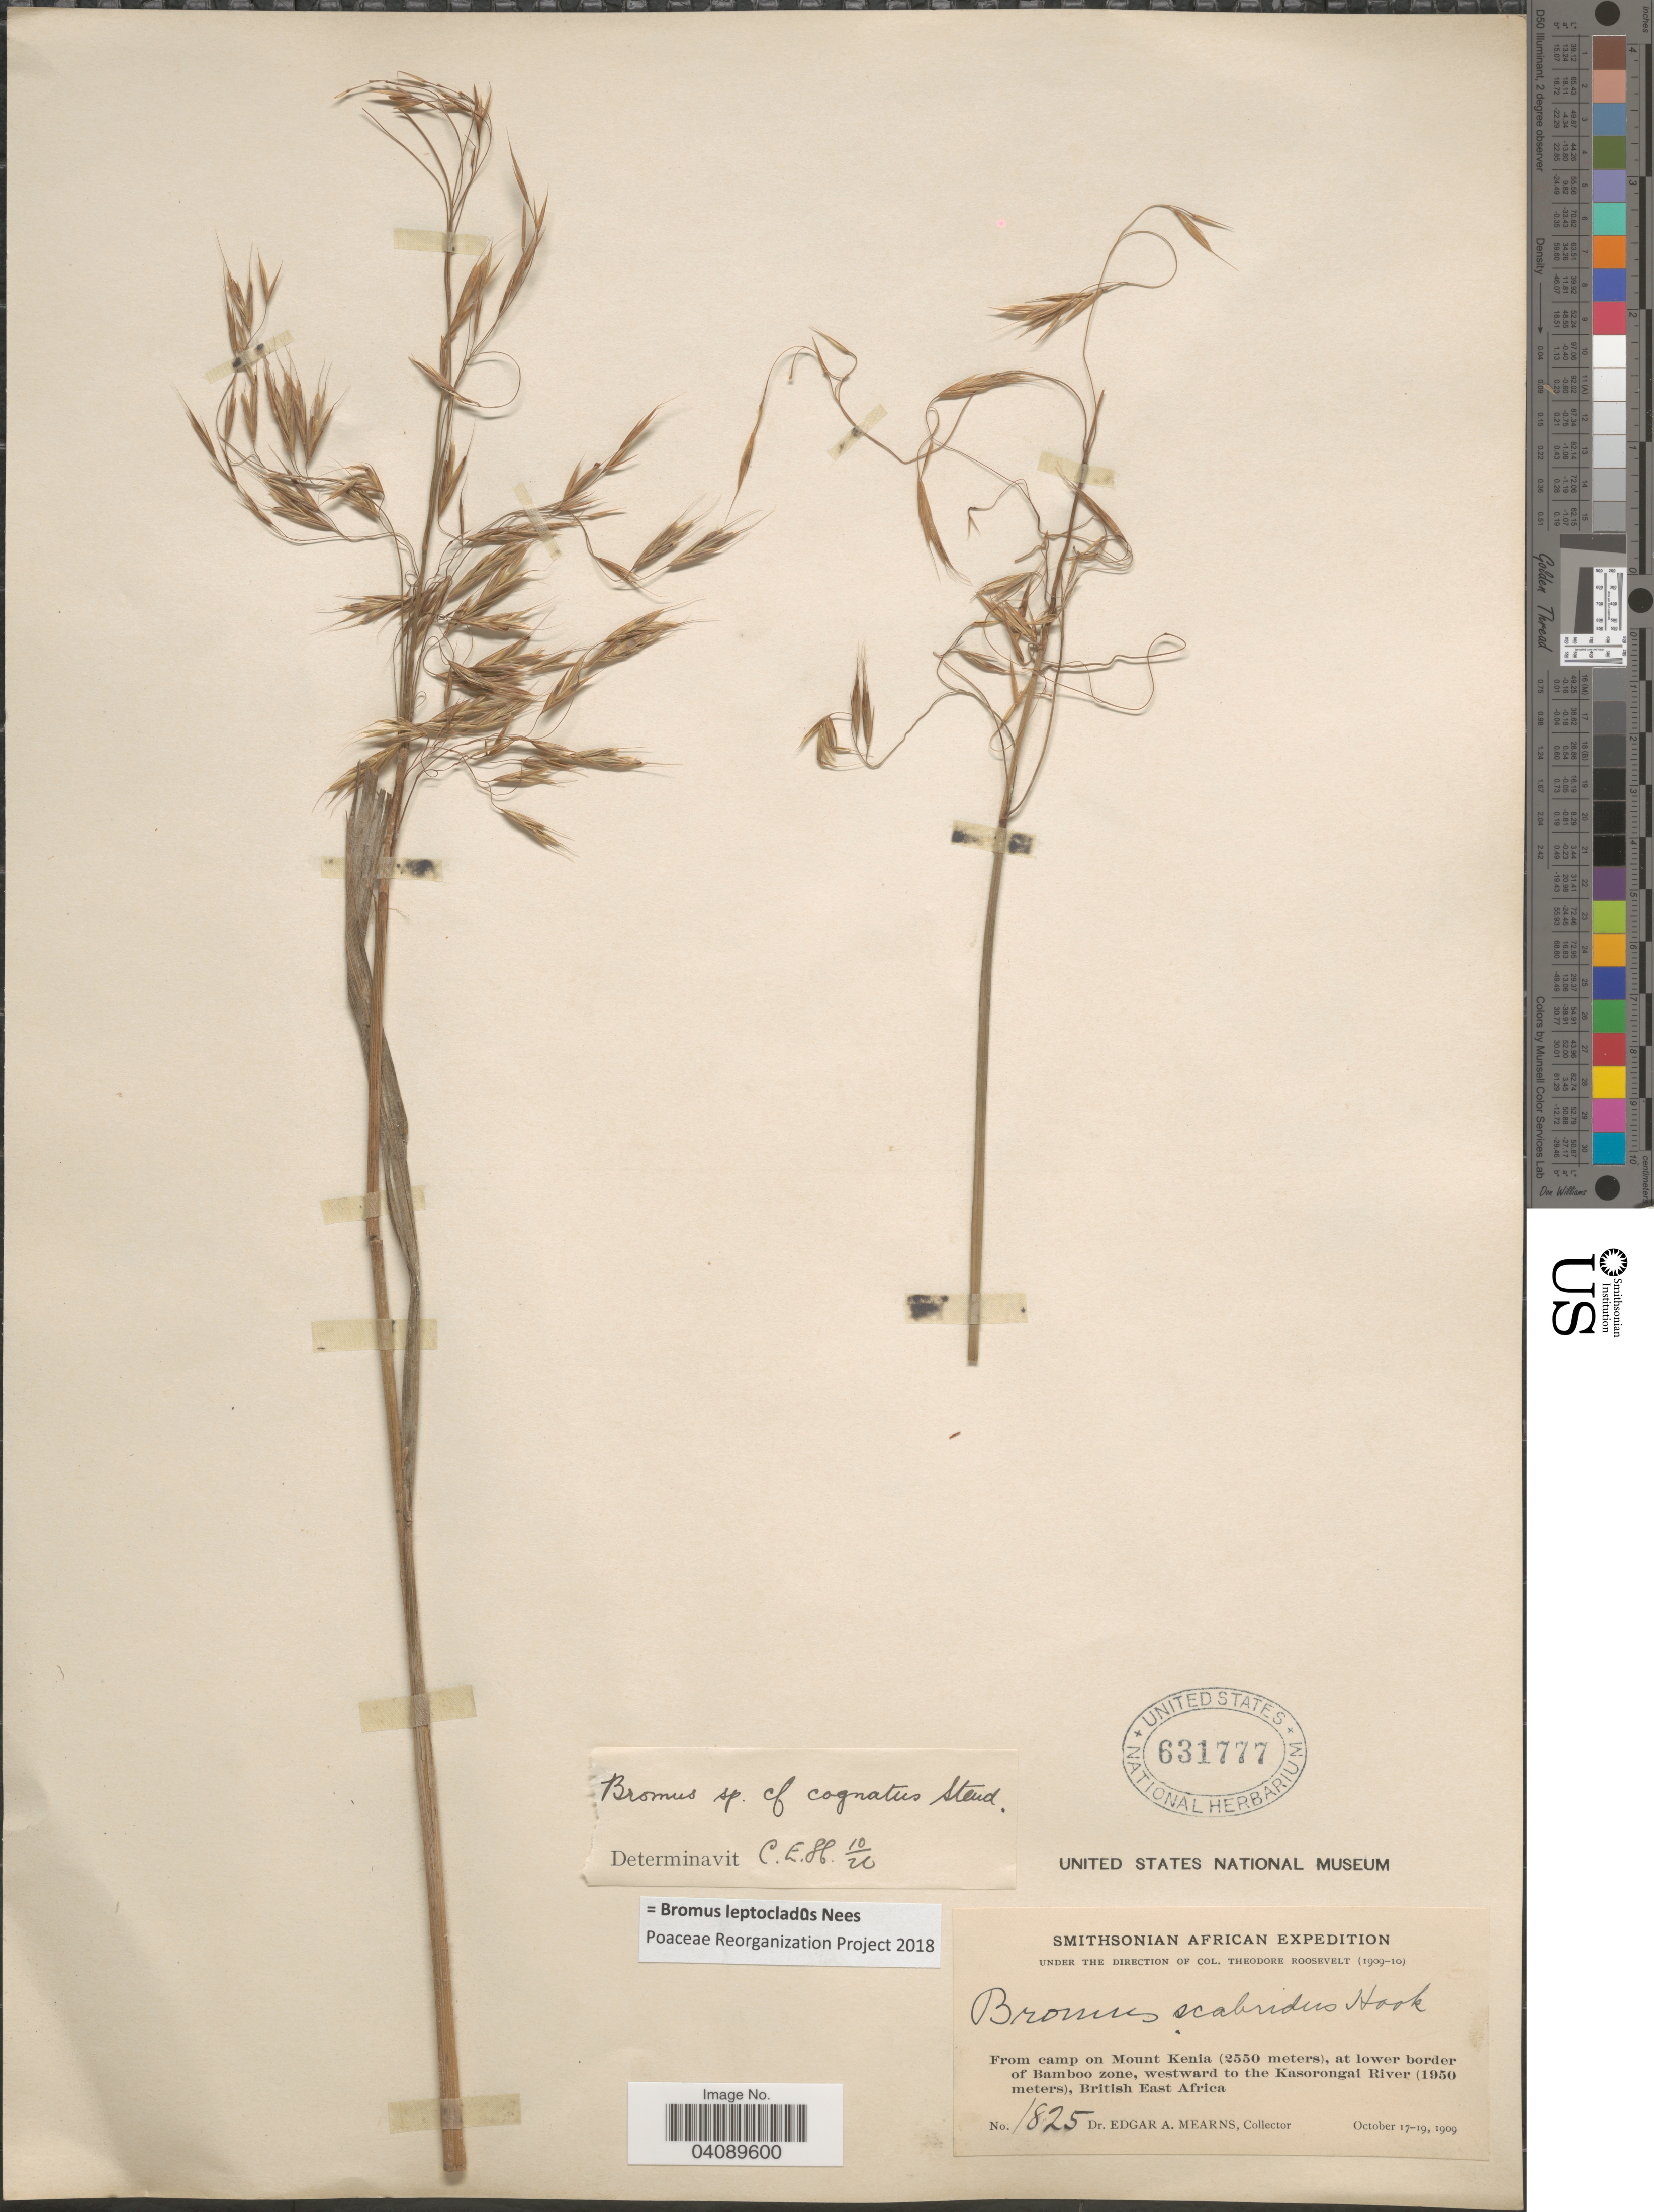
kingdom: Plantae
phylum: Tracheophyta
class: Liliopsida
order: Poales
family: Poaceae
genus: Bromus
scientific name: Bromus leptoclados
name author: Nees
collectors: E. A. Mearns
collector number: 1825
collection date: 1909-10-17/1909-10-19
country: Kenya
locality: Smithsonian African Expedition. From camp on Mount Kenia, at lower border of Bamboo zone, westward to the Kasorongai River, British East Africa.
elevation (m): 1950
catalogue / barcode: US 631777